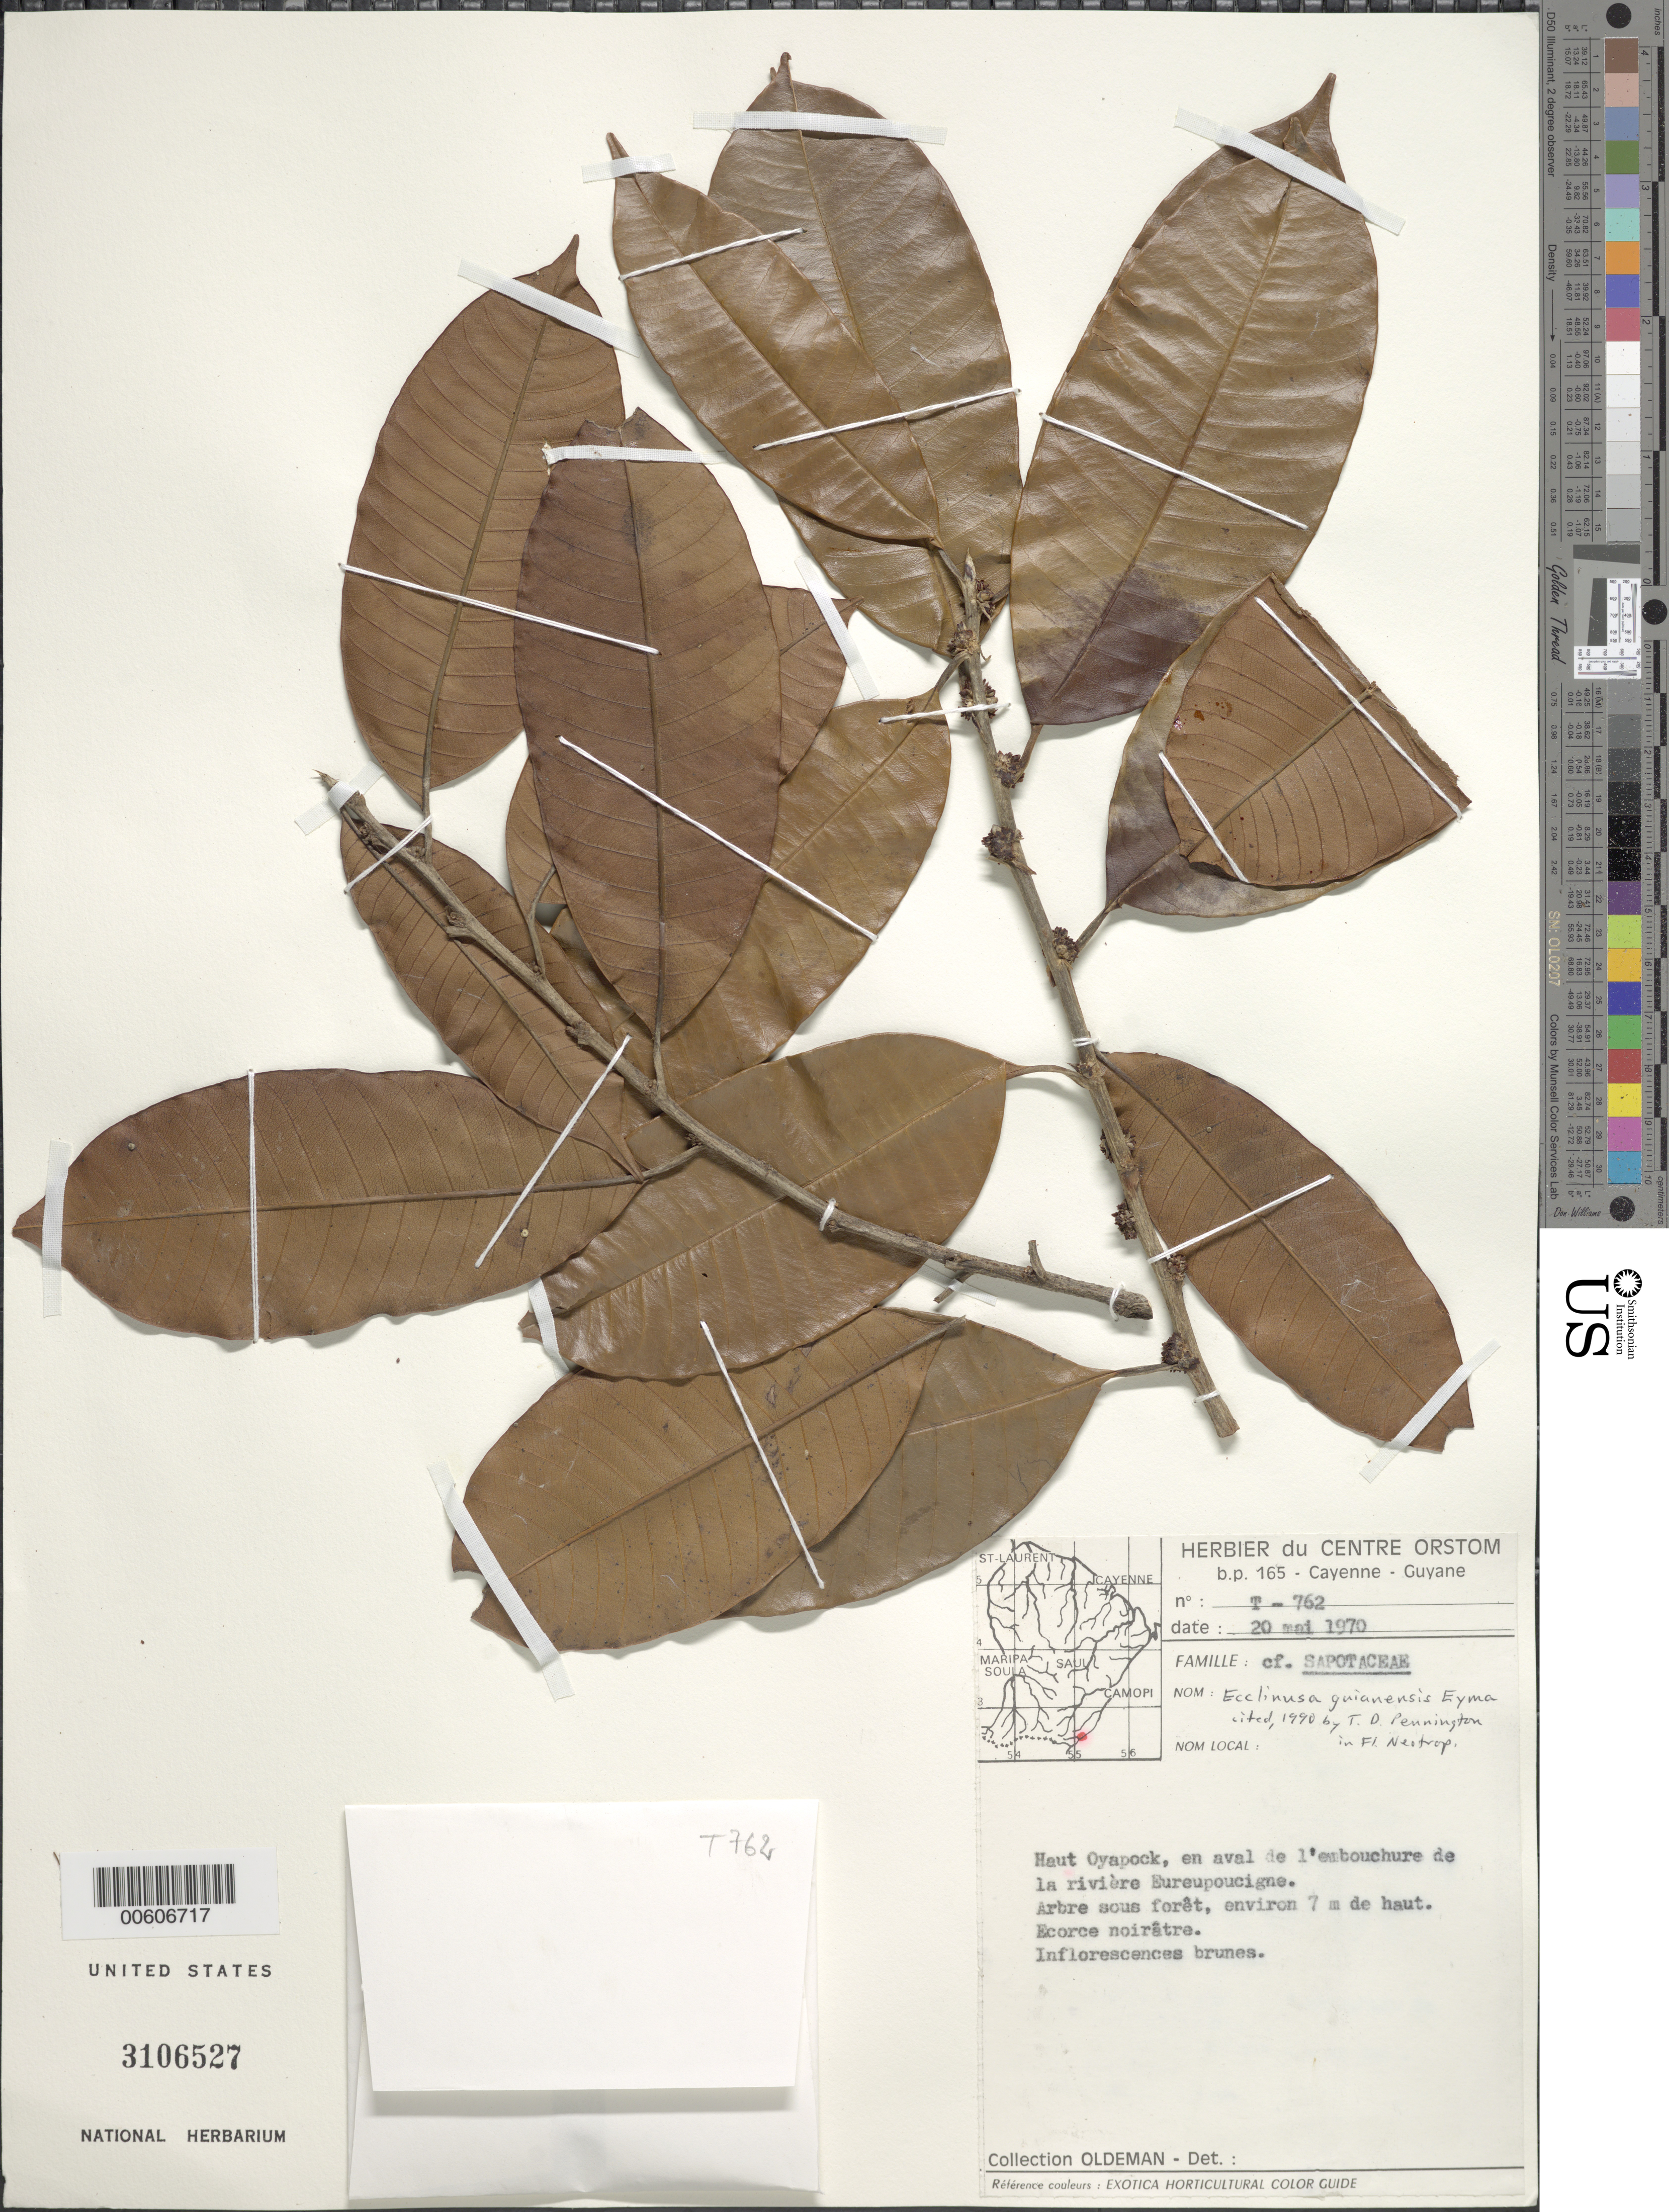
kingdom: Plantae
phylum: Tracheophyta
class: Magnoliopsida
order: Ericales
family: Sapotaceae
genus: Ecclinusa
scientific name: Ecclinusa guianensis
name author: Eyma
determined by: Pennington, T. D., (K)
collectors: R. Oldeman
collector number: T 762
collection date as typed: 20-May-70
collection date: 1970-05-20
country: French Guiana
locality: Rivière Eureupoucigne, Haut Oyapock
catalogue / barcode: US 3106527